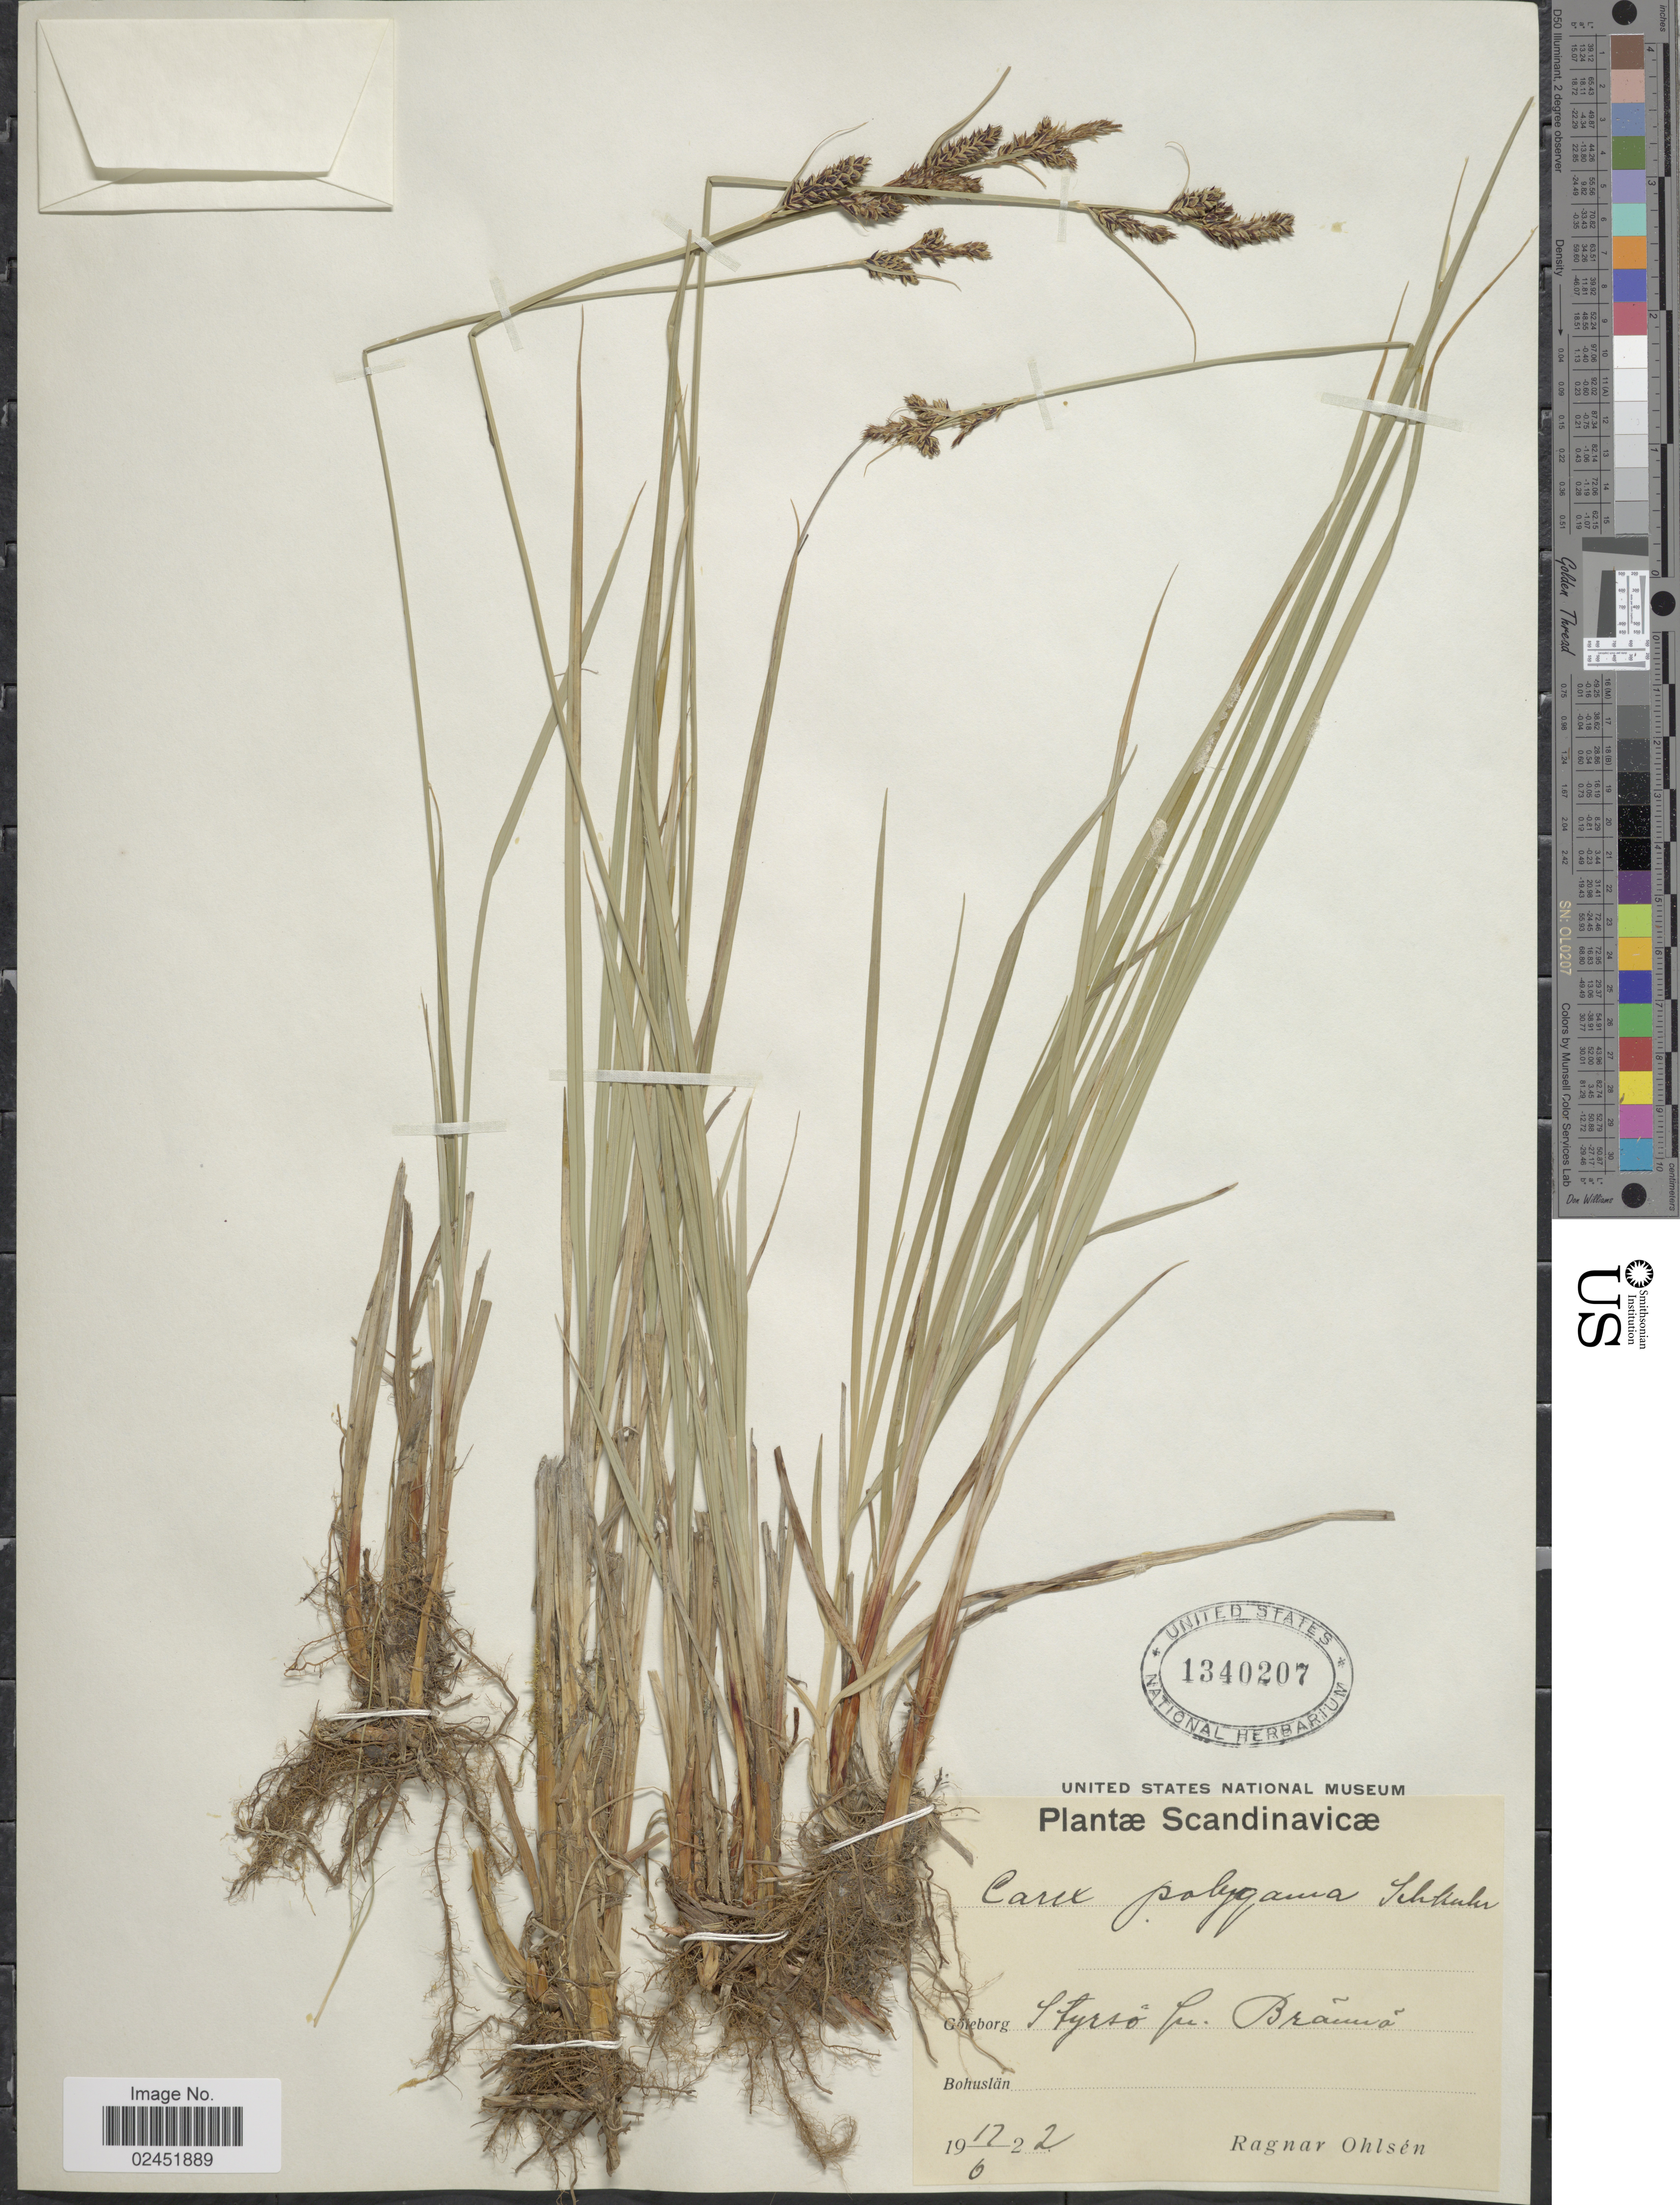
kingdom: Plantae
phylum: Tracheophyta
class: Liliopsida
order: Poales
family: Cyperaceae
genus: Carex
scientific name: Carex polygama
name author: J.F. Gmel.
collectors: R. Ohlsen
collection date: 1922-06-17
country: Sweden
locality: Scandinavicae. Goteborg Styrso pr. Branno.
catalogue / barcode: US 1340207